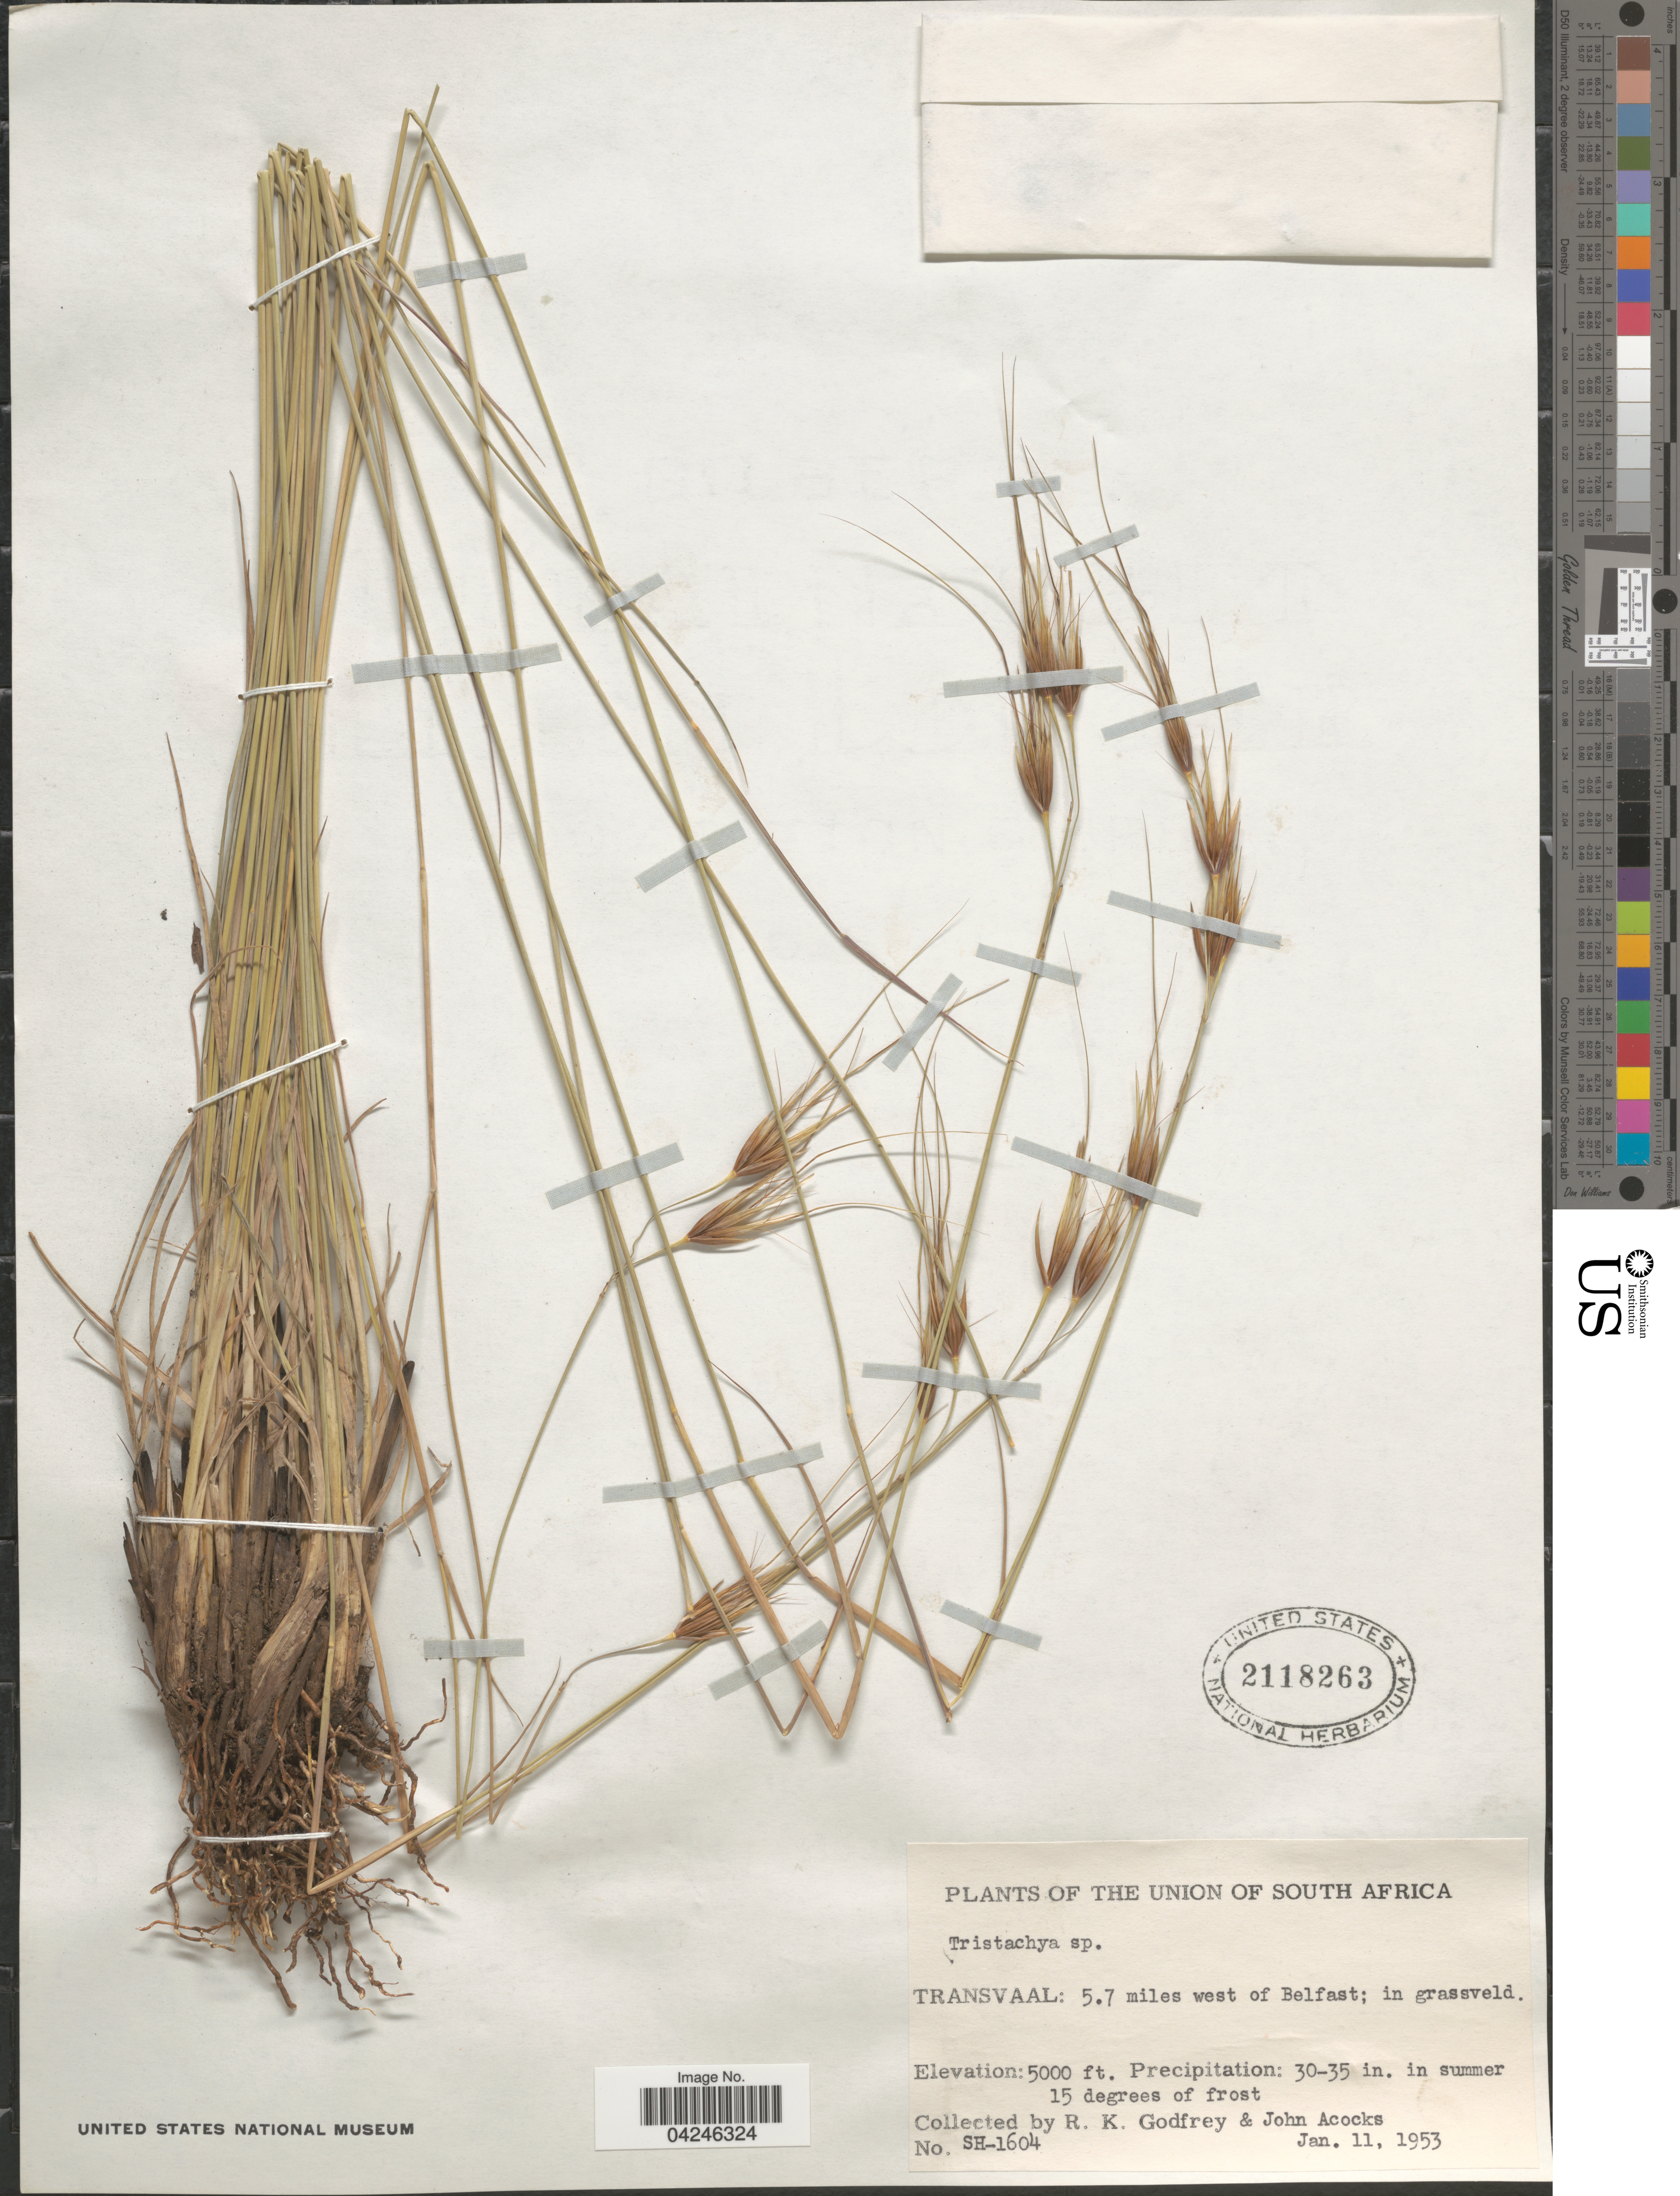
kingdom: Plantae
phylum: Tracheophyta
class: Liliopsida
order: Poales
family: Poaceae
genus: Tristachya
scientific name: Tristachya rehmannii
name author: Hack. in Schinz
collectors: R. K. Godfrey & J. P. Acocks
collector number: SH-1604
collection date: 1953-01-11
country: South Africa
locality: The Union of South Africa. Transvaal: 5.7 miles west of Belfast.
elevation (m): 1524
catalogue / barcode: US 2118263